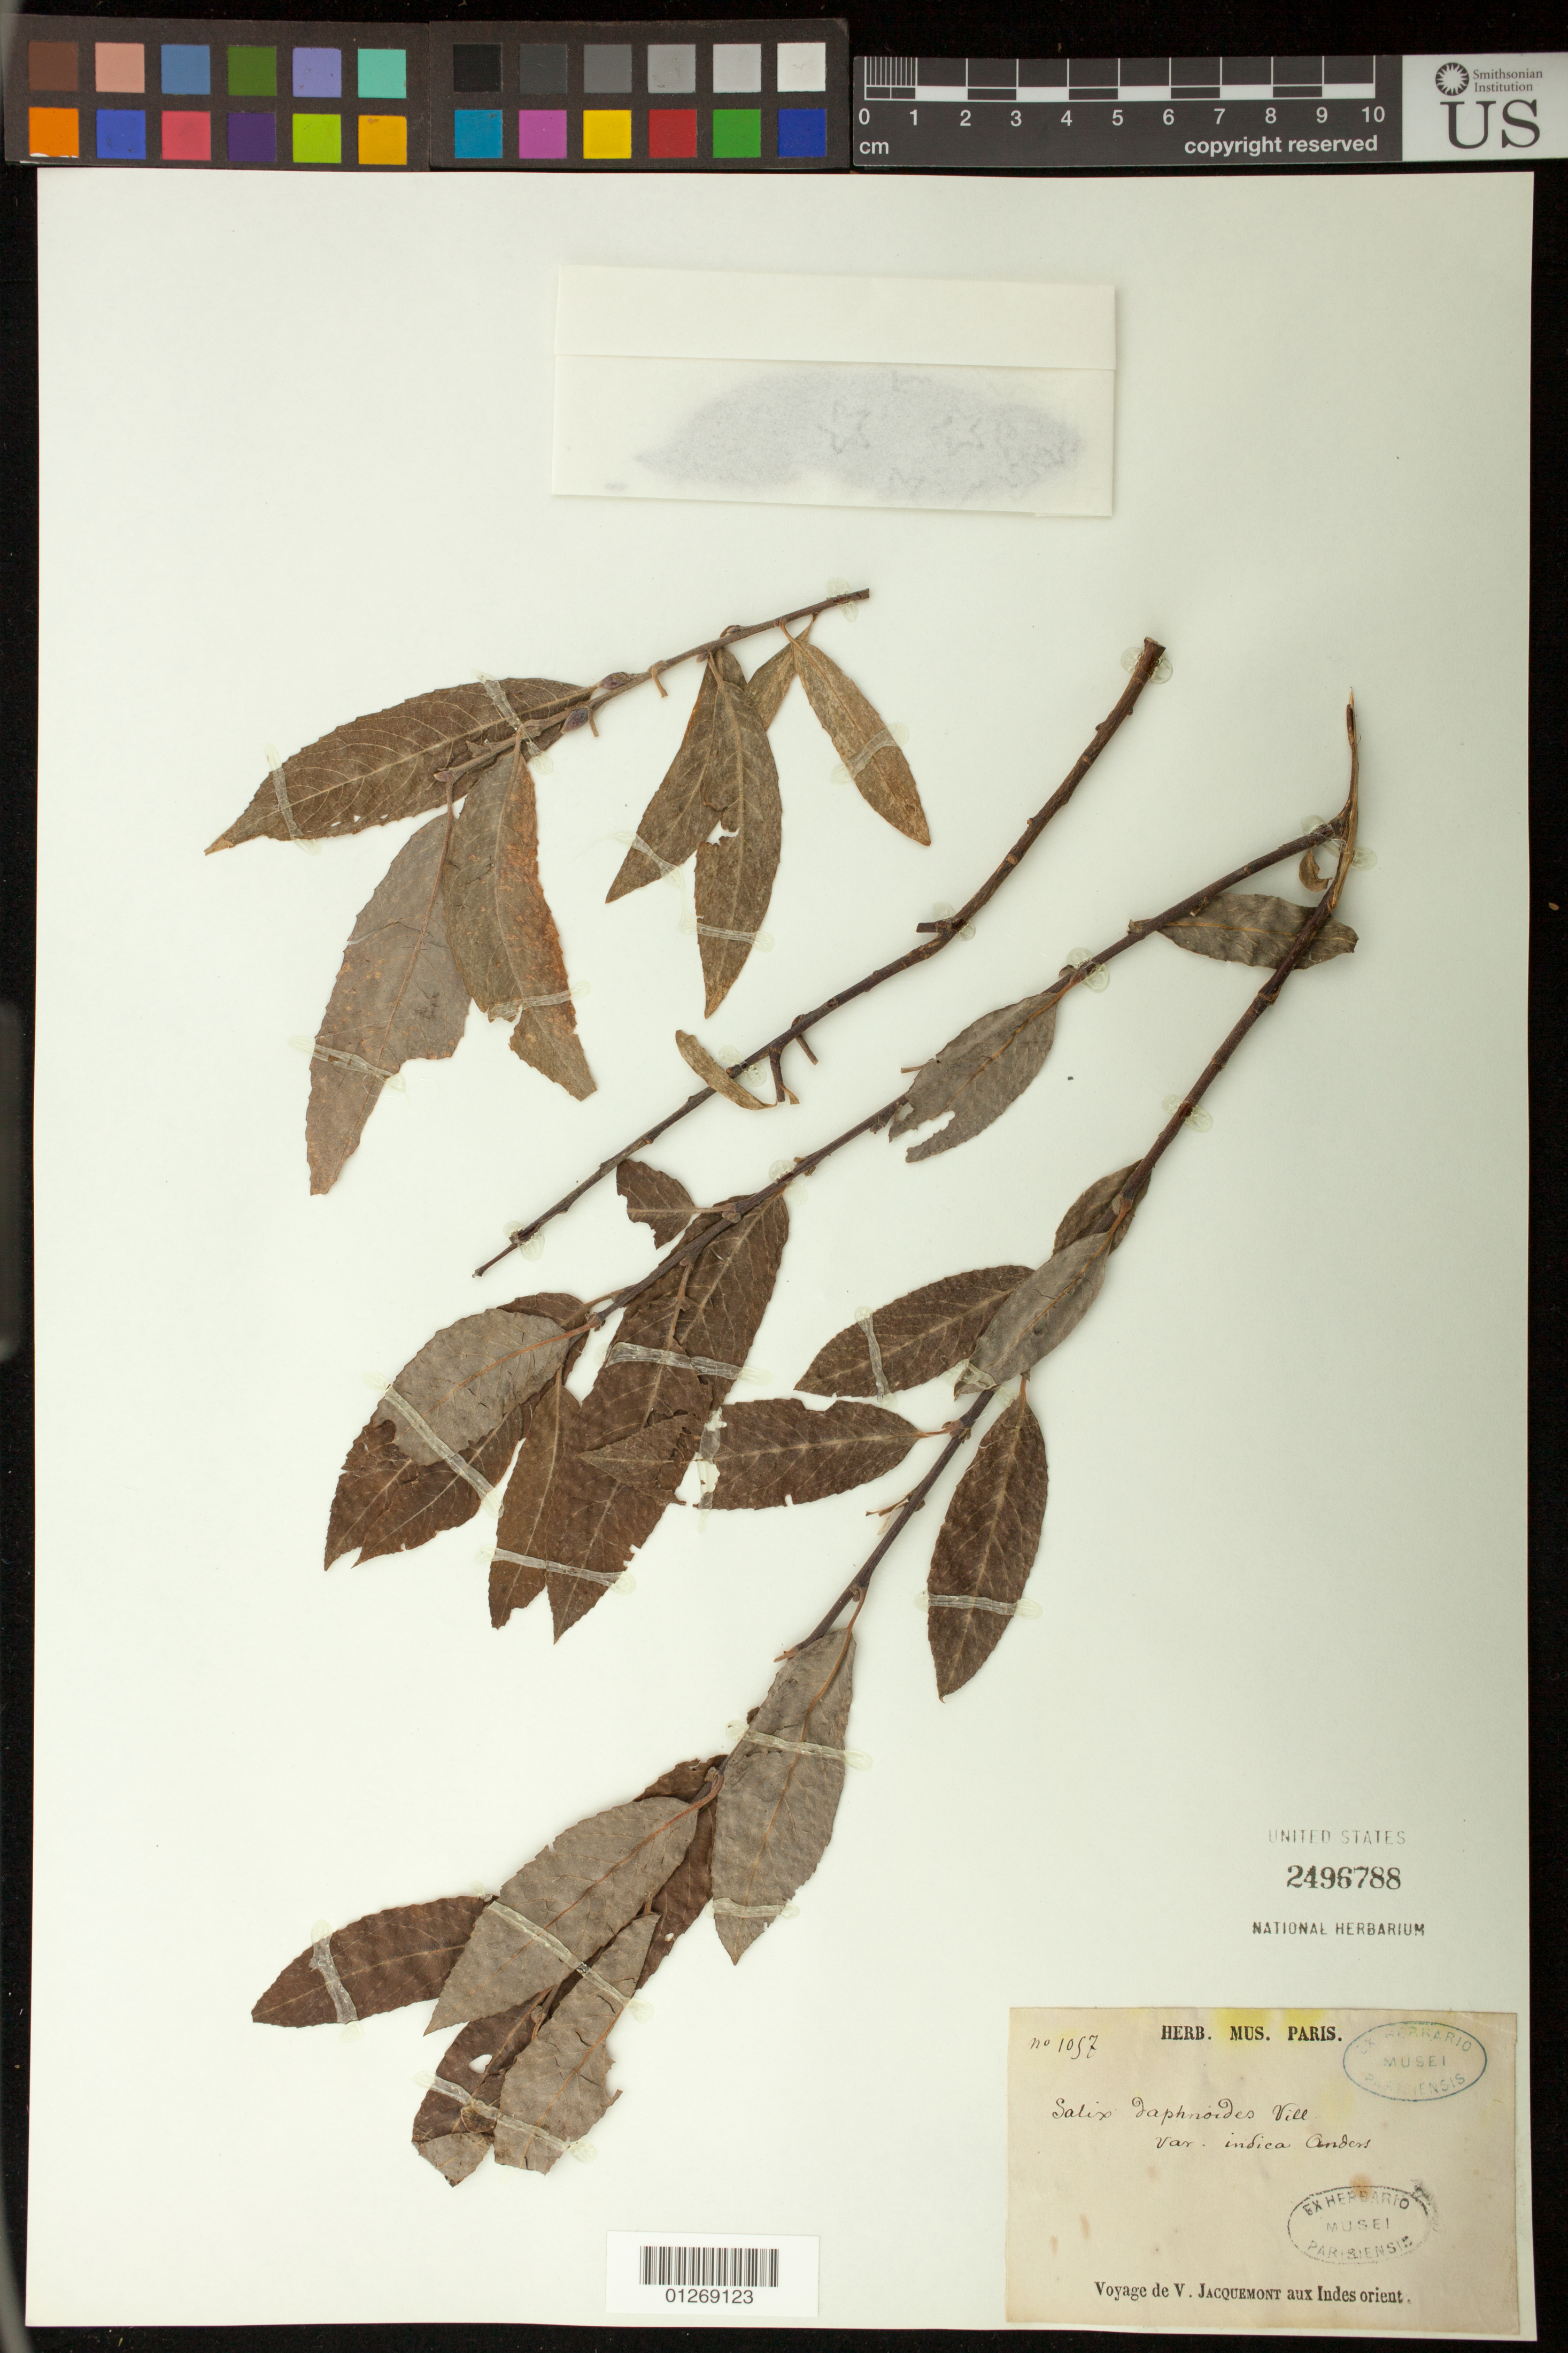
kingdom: Plantae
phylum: Tracheophyta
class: Magnoliopsida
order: Malpighiales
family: Salicaceae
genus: Salix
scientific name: Salix daphnoides var. indica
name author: Andersson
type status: Possible Type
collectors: V. Jacquemont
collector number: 1057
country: India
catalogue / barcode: US 2496788